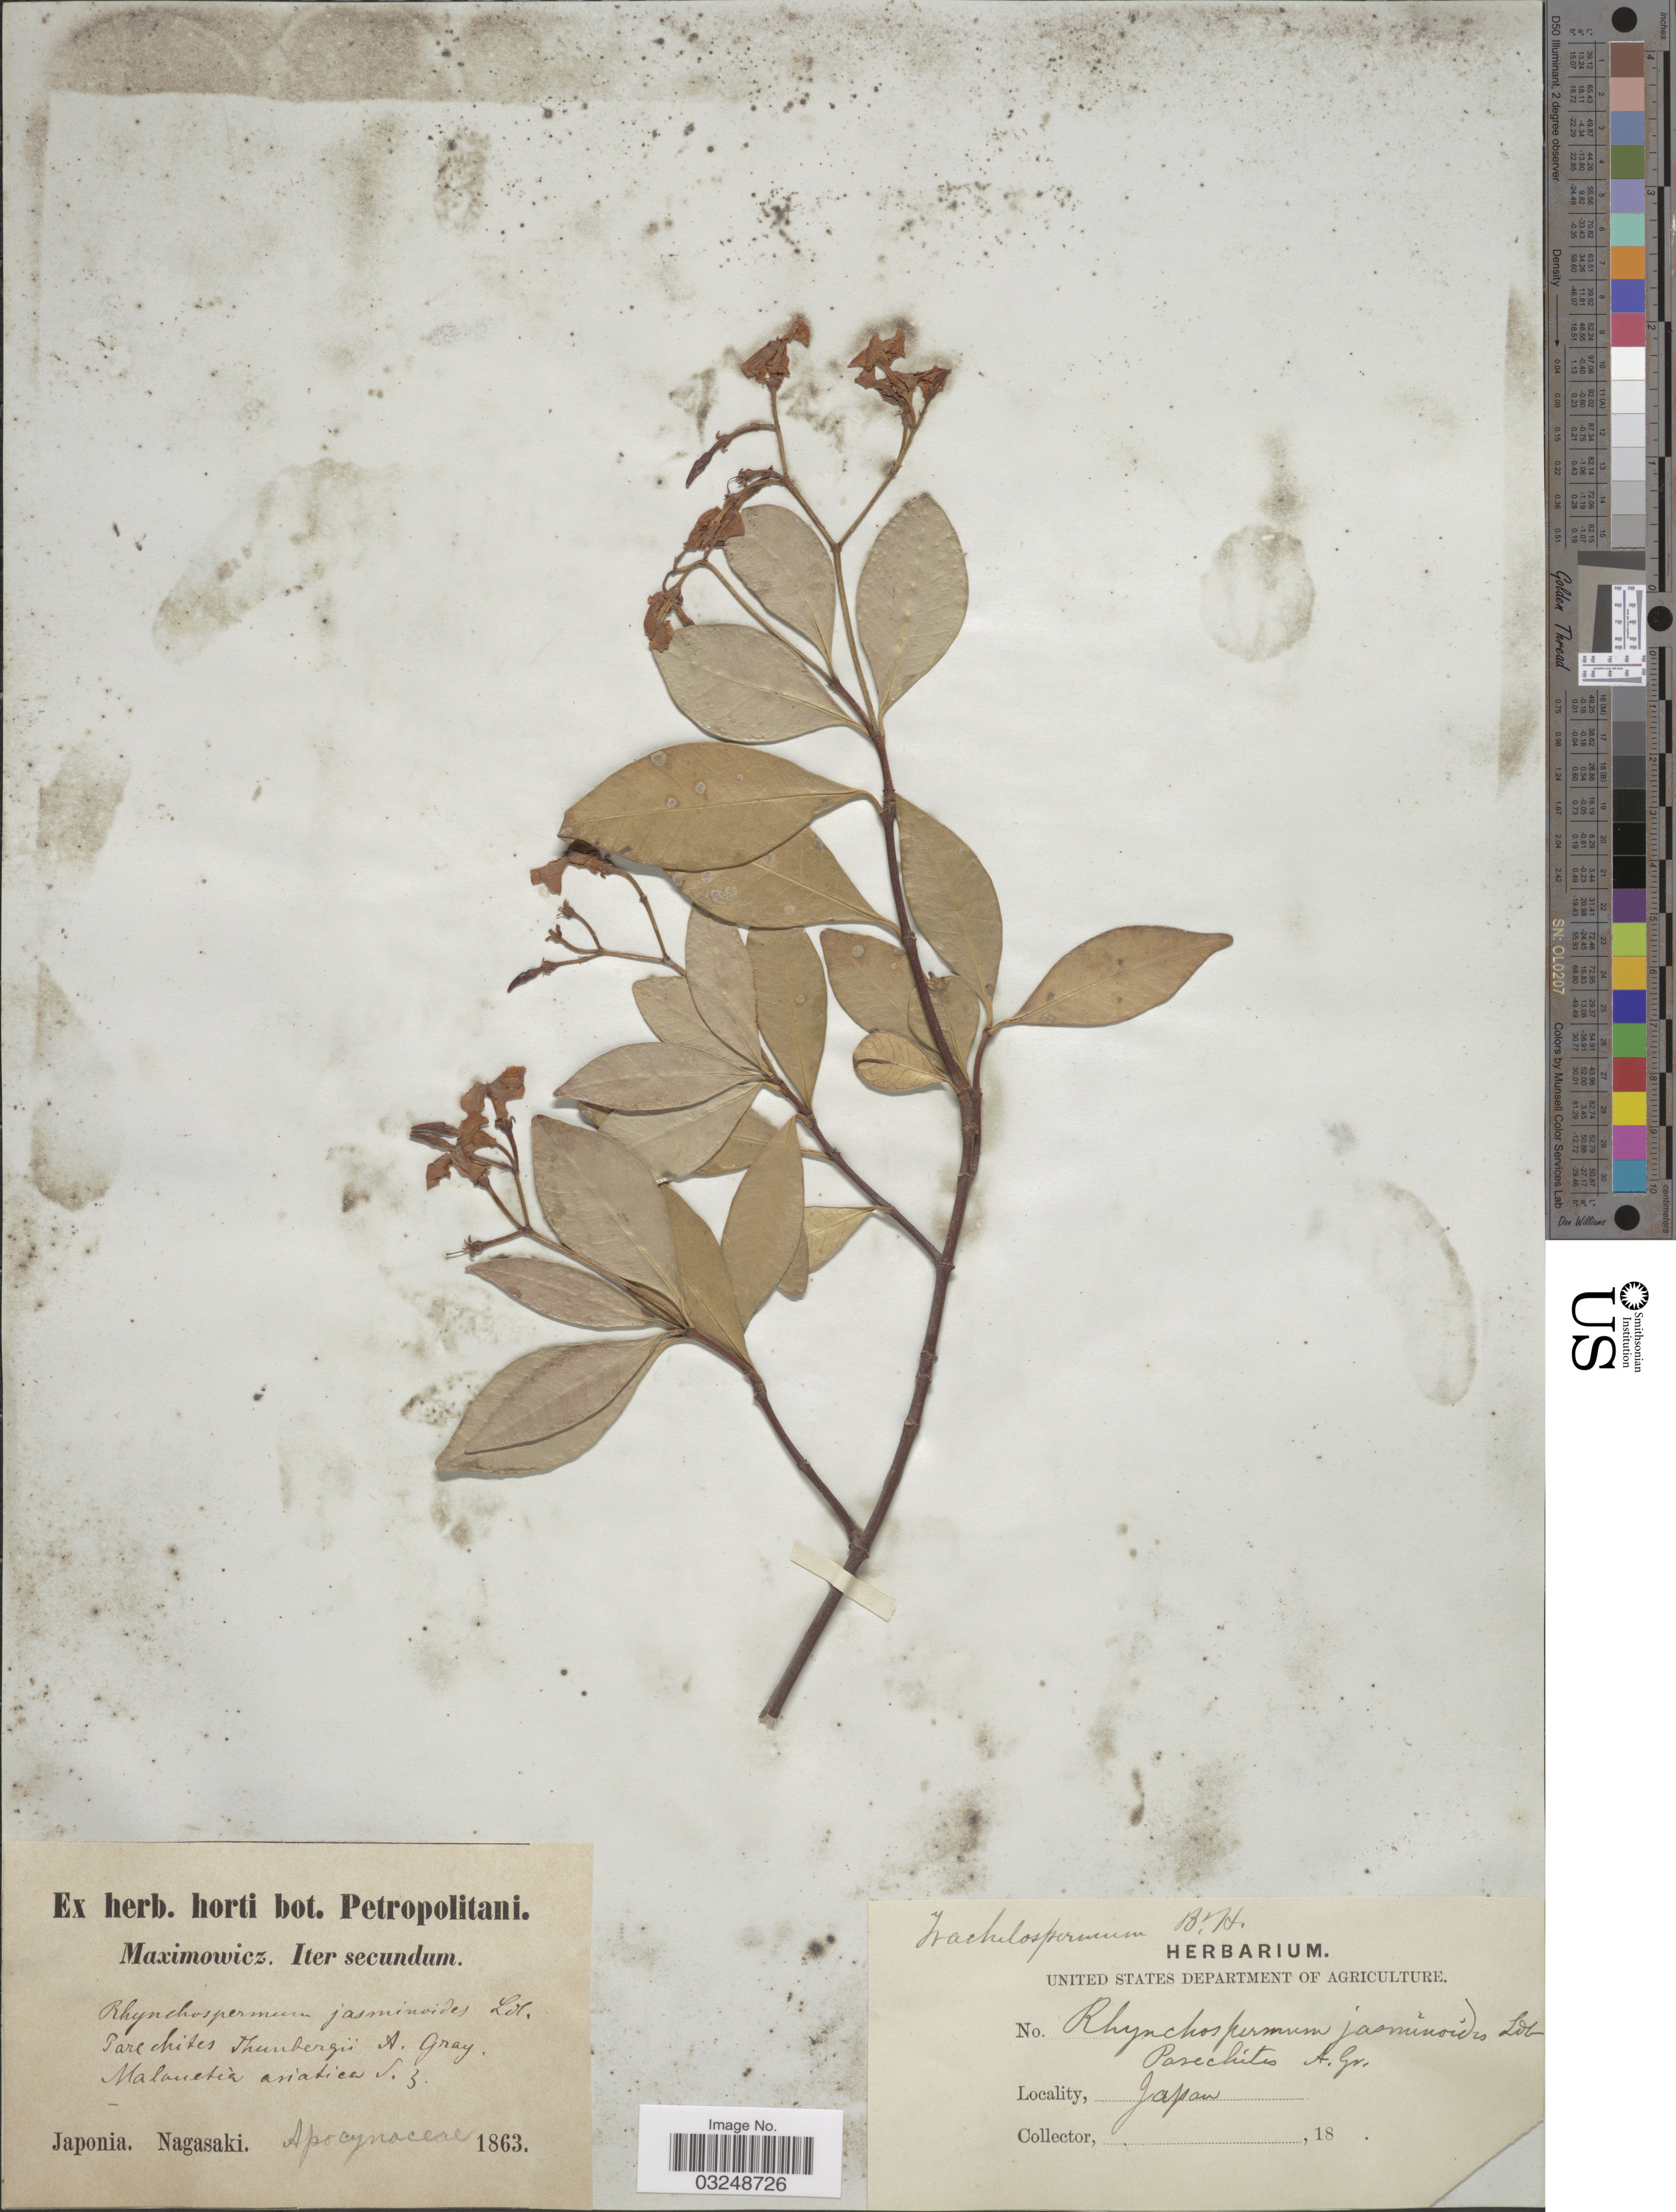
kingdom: Plantae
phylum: Tracheophyta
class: Magnoliopsida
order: Gentianales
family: Apocynaceae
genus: Trachelospermum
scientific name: Trachelospermum jasminoides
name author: (Lindl.) Lem.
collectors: Maximowicz, --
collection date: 1863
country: Japan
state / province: Nagasaki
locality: Japonia.